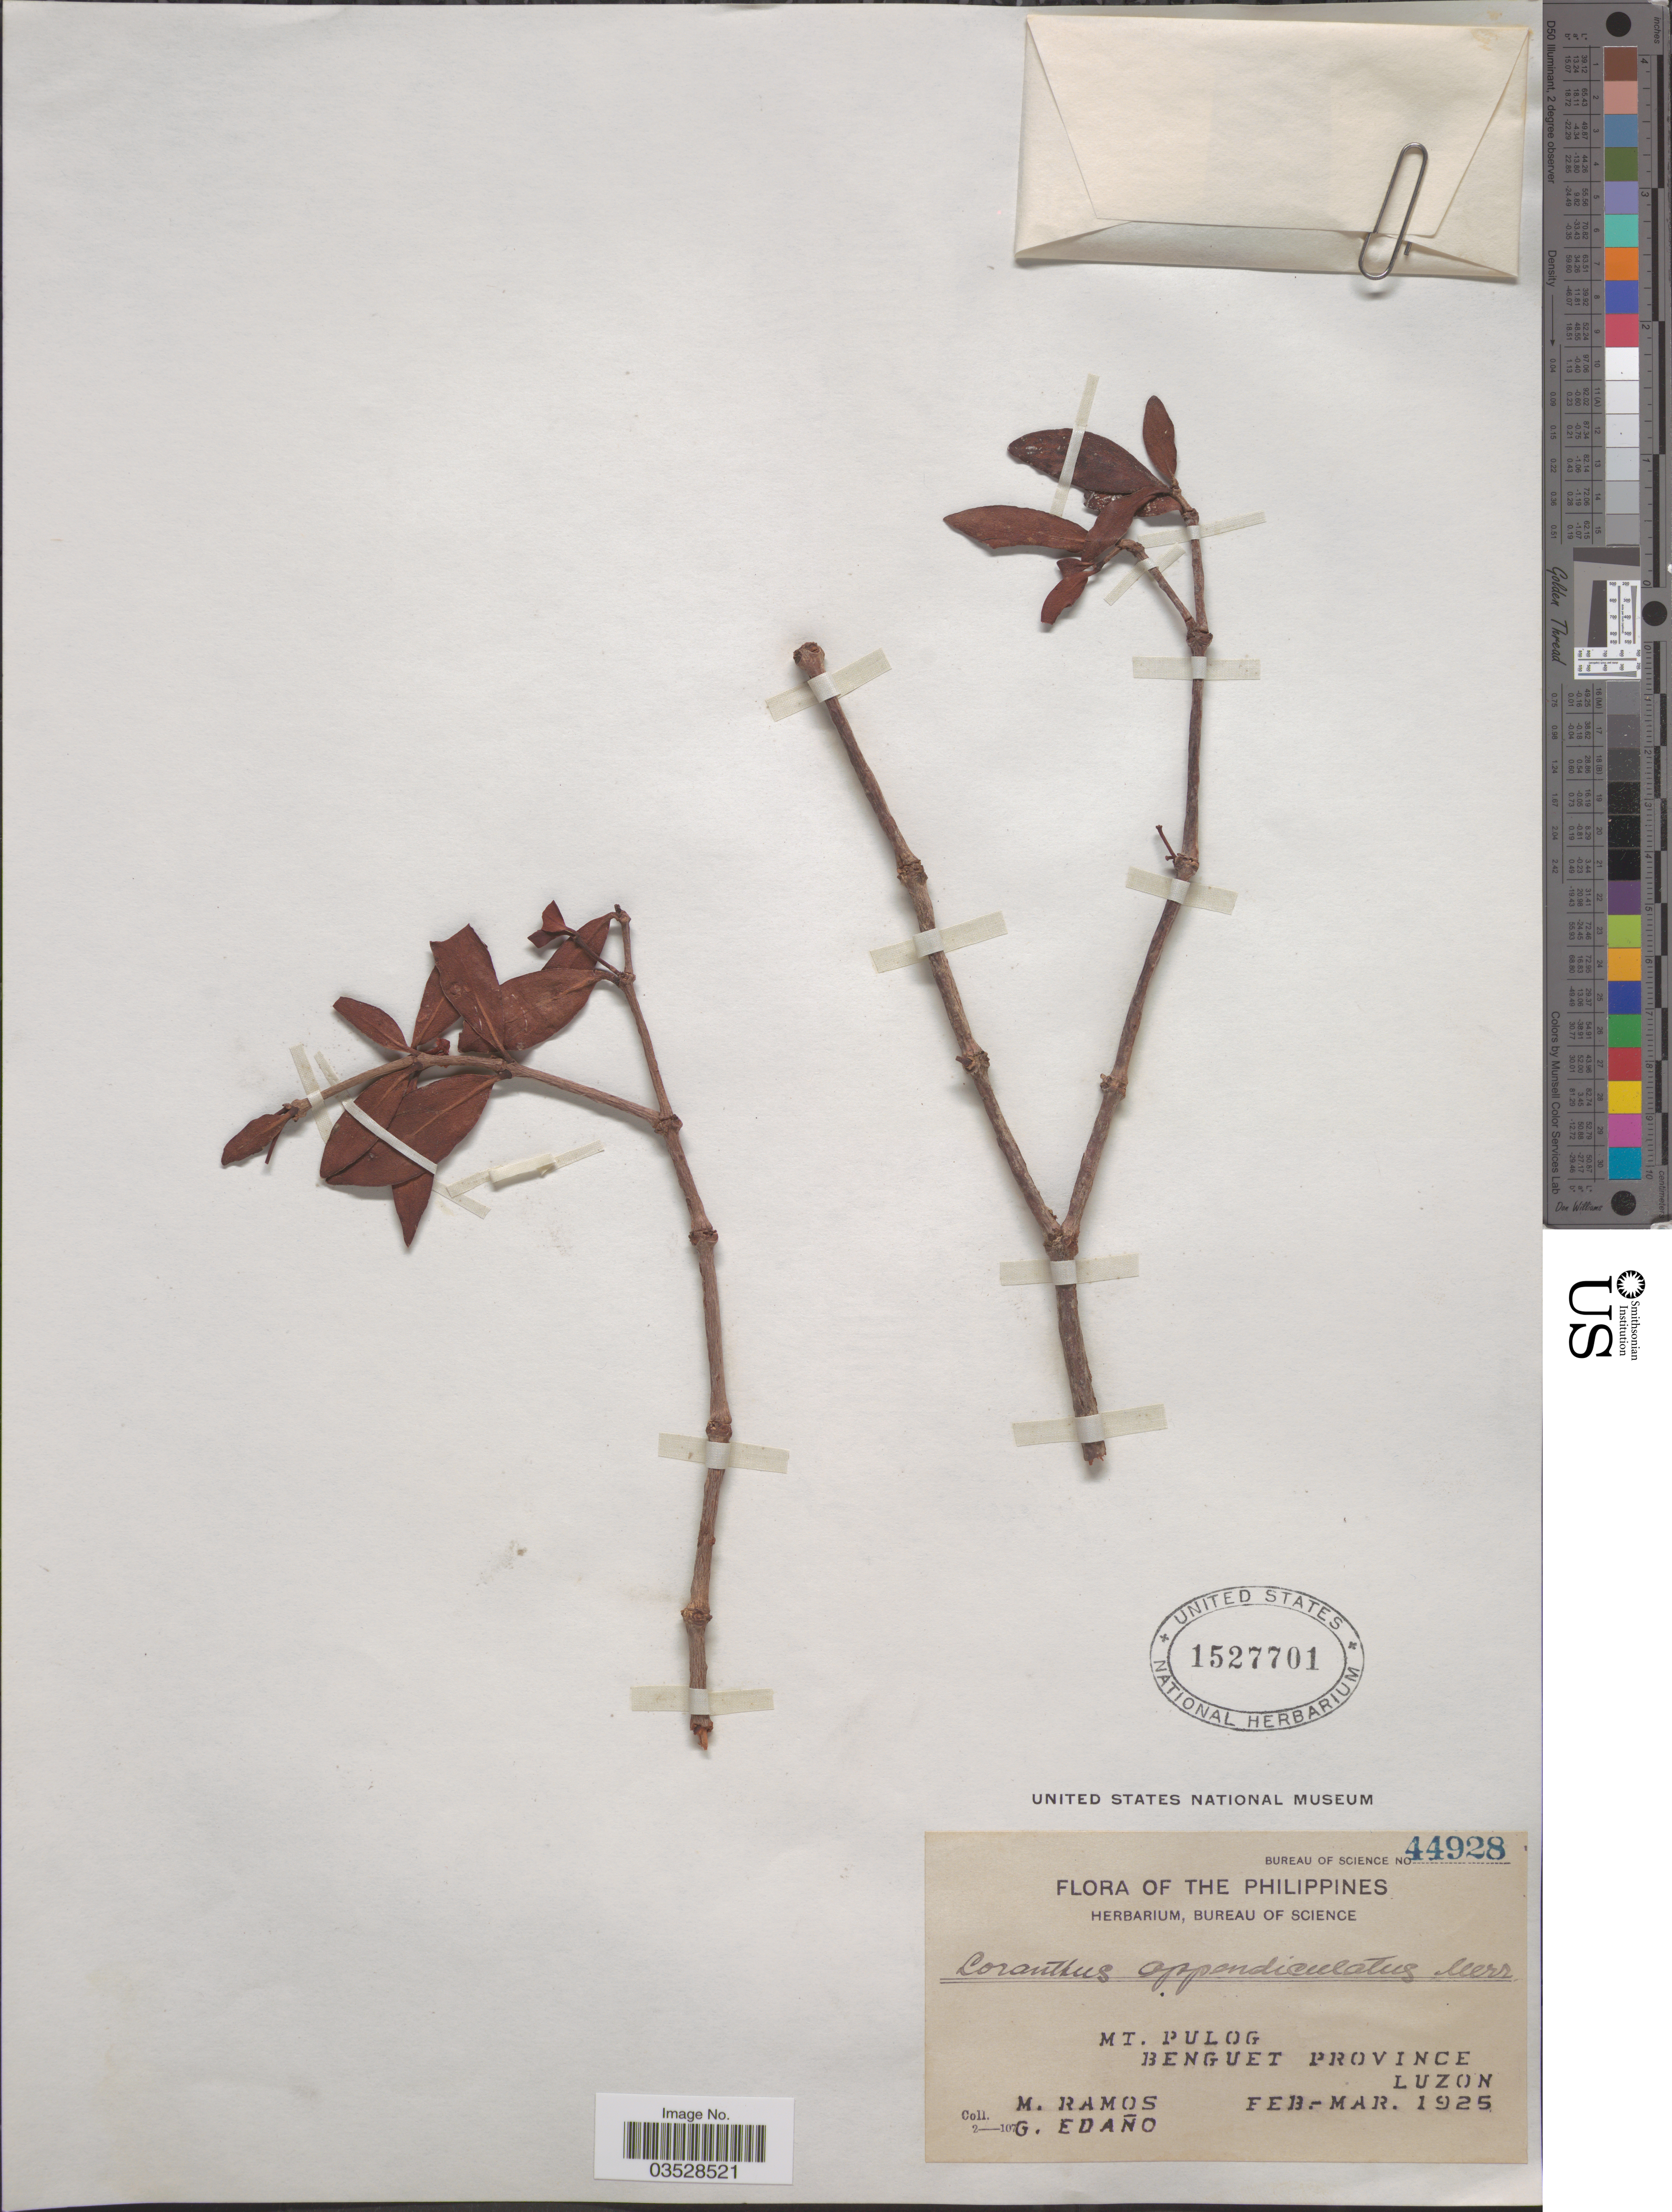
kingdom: Plantae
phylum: Tracheophyta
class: Magnoliopsida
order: Santalales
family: Loranthaceae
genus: Loranthus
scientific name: Loranthus appendiculatus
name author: Merr.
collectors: M. Ramos & G. Edaño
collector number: Bureau of Science 44928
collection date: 1925-02/1925-03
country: Philippines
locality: Mt. Pulog. Benguet Province. Luzon.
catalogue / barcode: US 1527701